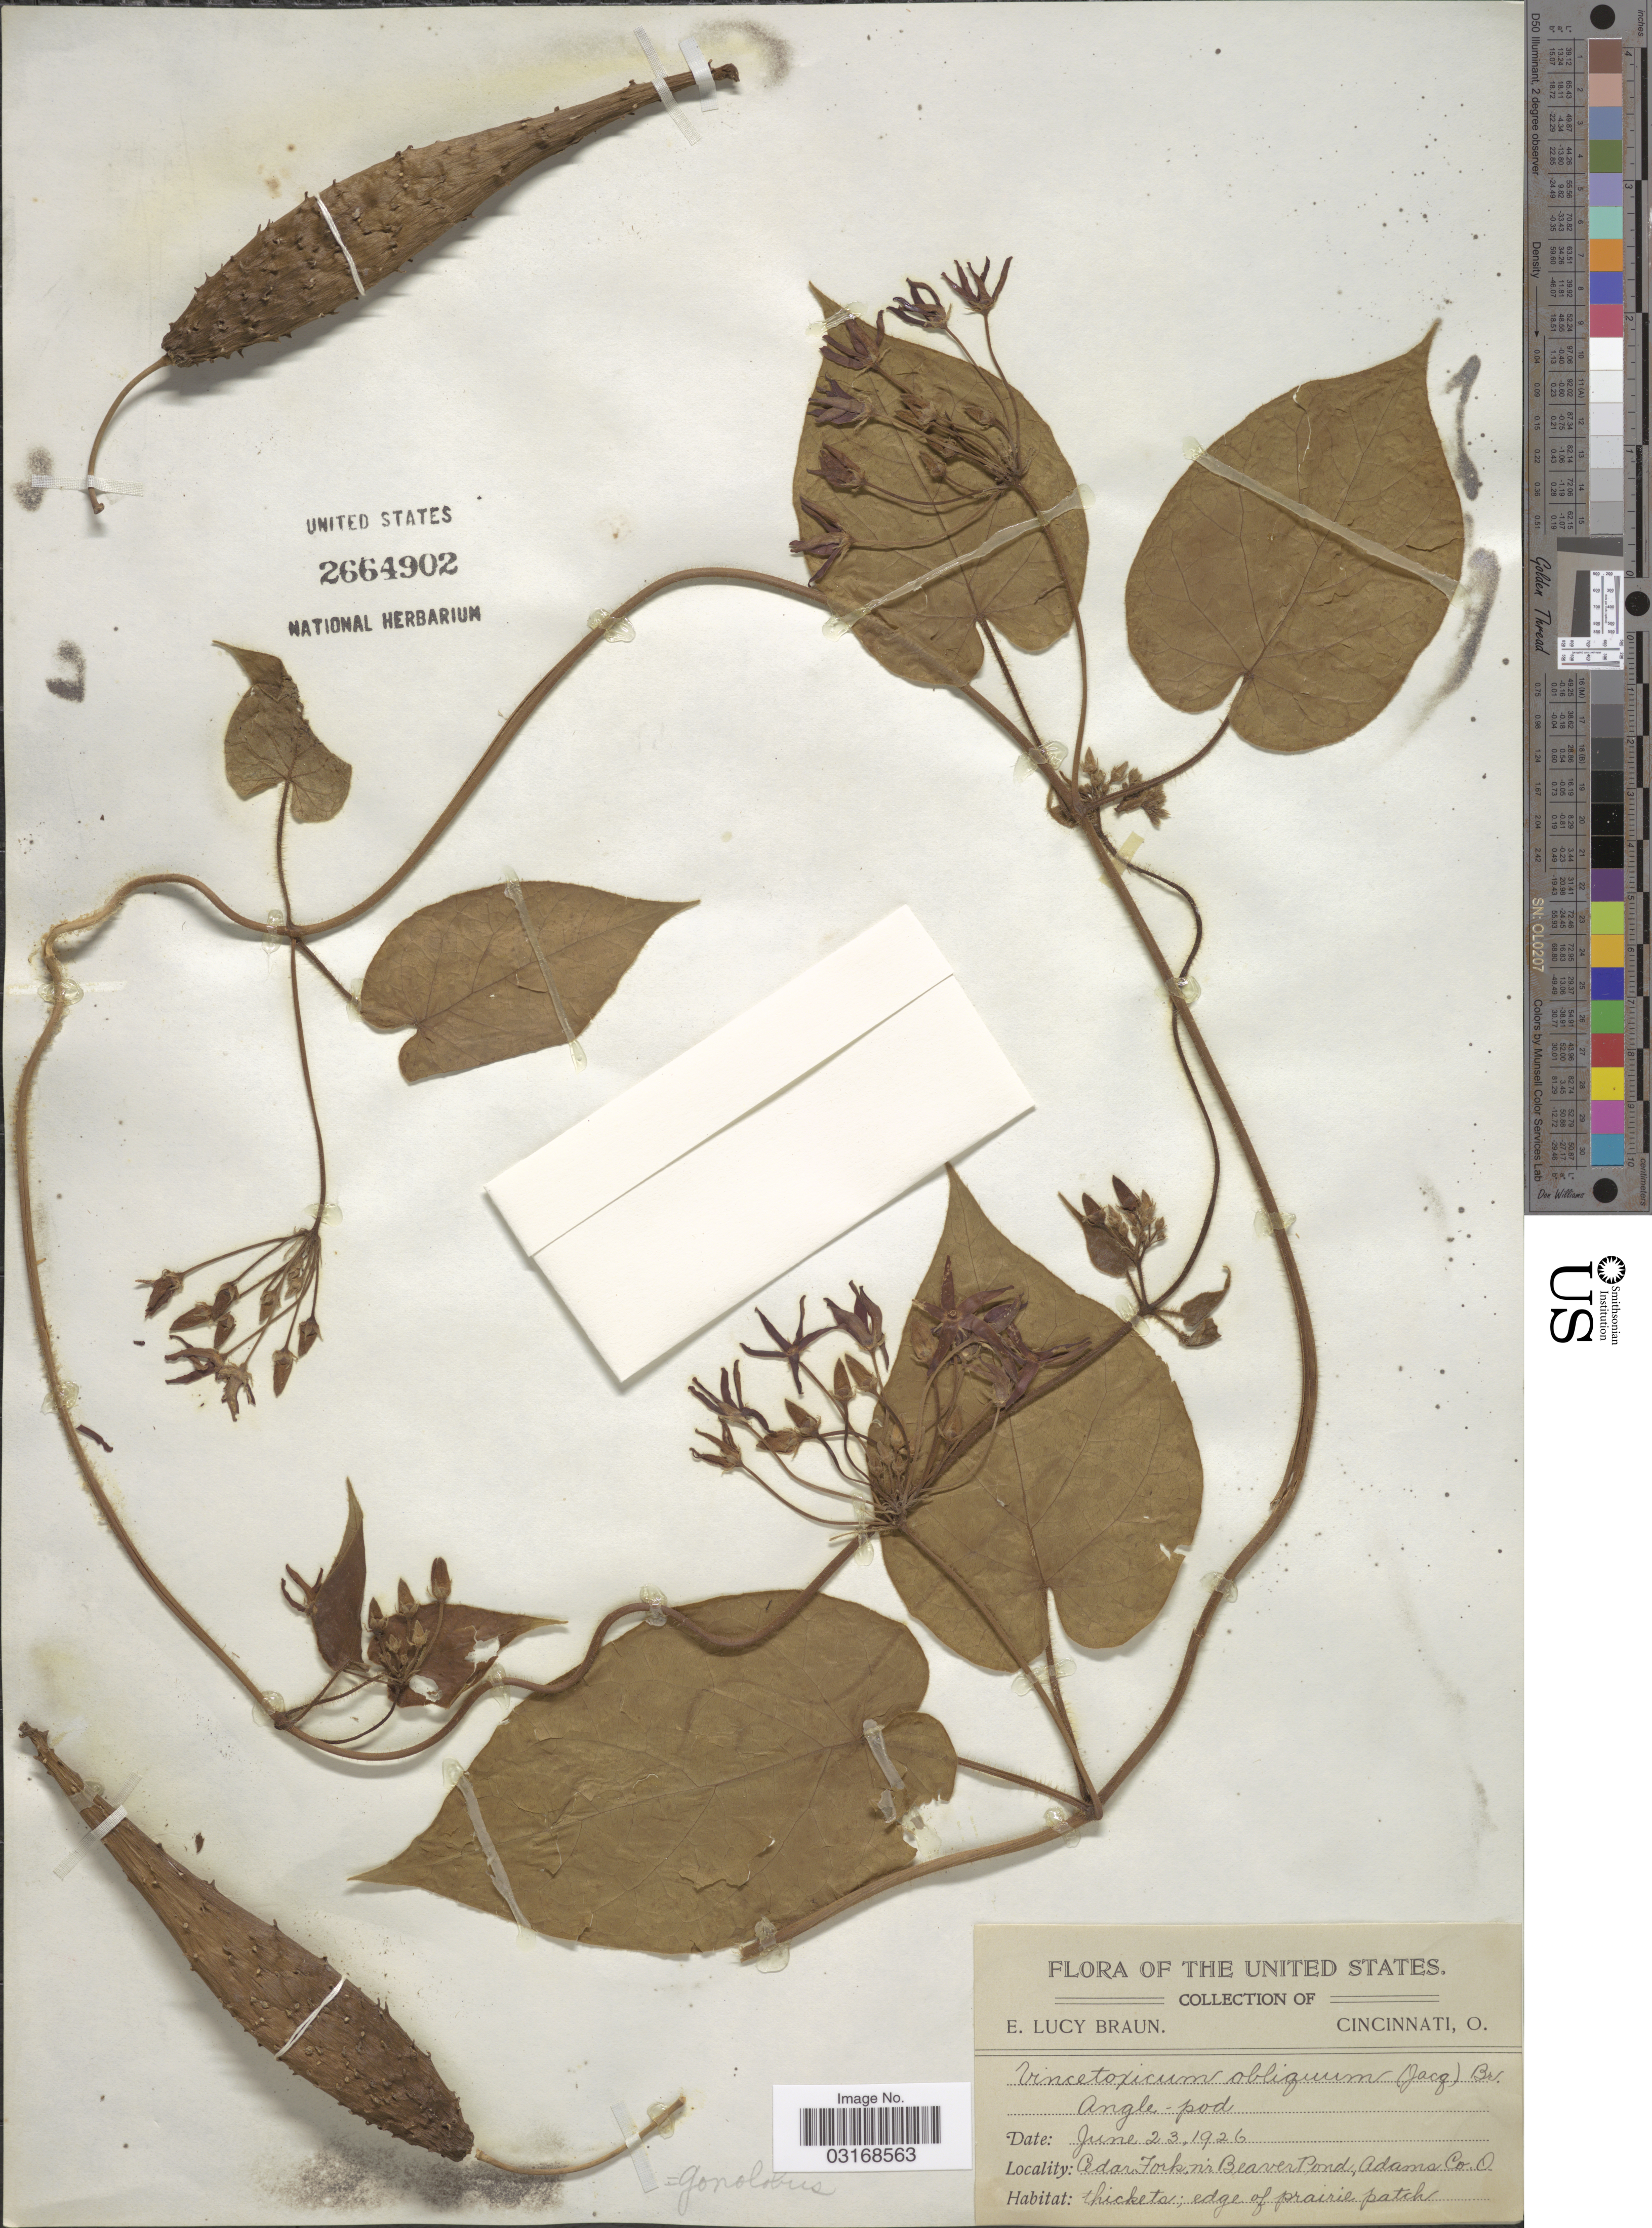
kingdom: Plantae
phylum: Tracheophyta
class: Magnoliopsida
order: Gentianales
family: Apocynaceae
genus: Matelea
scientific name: Matelea obliqua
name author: (Jacq.) Woodson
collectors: E. L. Braun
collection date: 1926-06-23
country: United States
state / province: Ohio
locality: Cedar Fork, n'r Beaver Pond, Adams Co. O.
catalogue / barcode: US 2664902